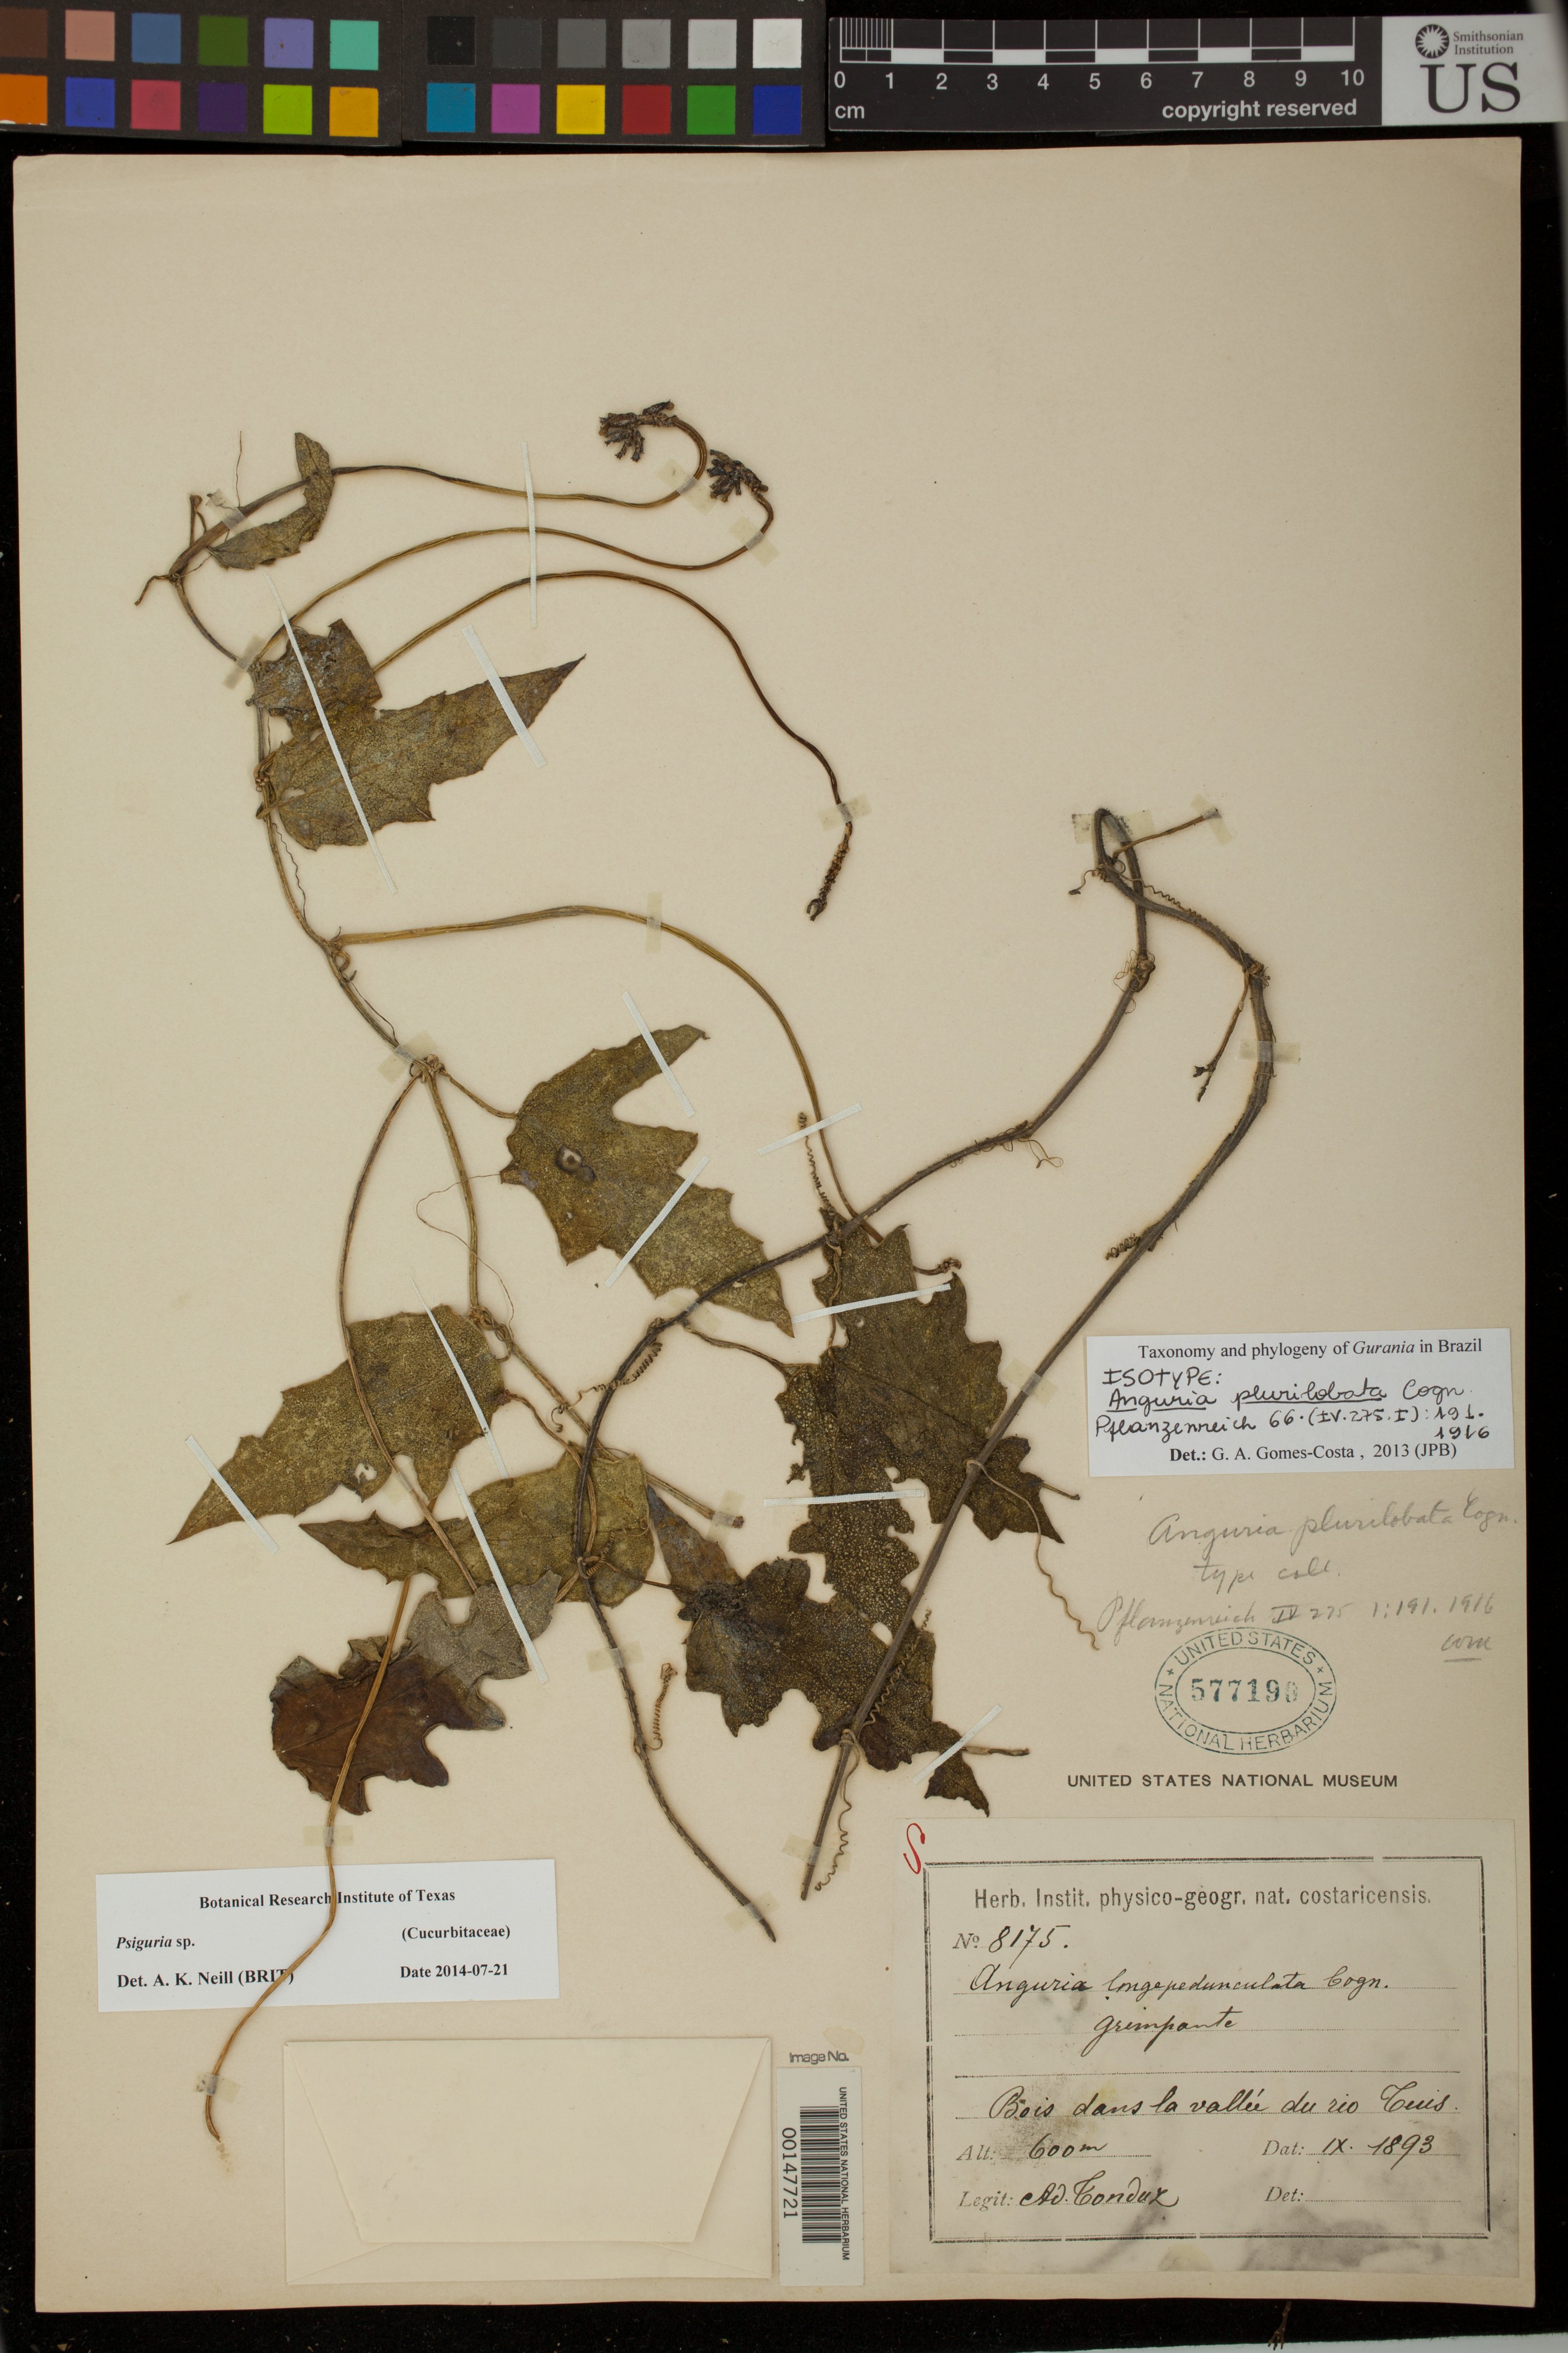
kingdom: Plantae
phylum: Tracheophyta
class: Magnoliopsida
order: Cucurbitales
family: Cucurbitaceae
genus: Anguria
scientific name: Anguria plurilobata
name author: Cogn. in Engl.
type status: Isotype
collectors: A. Tonduz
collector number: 8175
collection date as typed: Sep 1893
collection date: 1893-09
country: Costa Rica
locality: Bois dans la vallée du rio Luis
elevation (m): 600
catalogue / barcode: US 577190